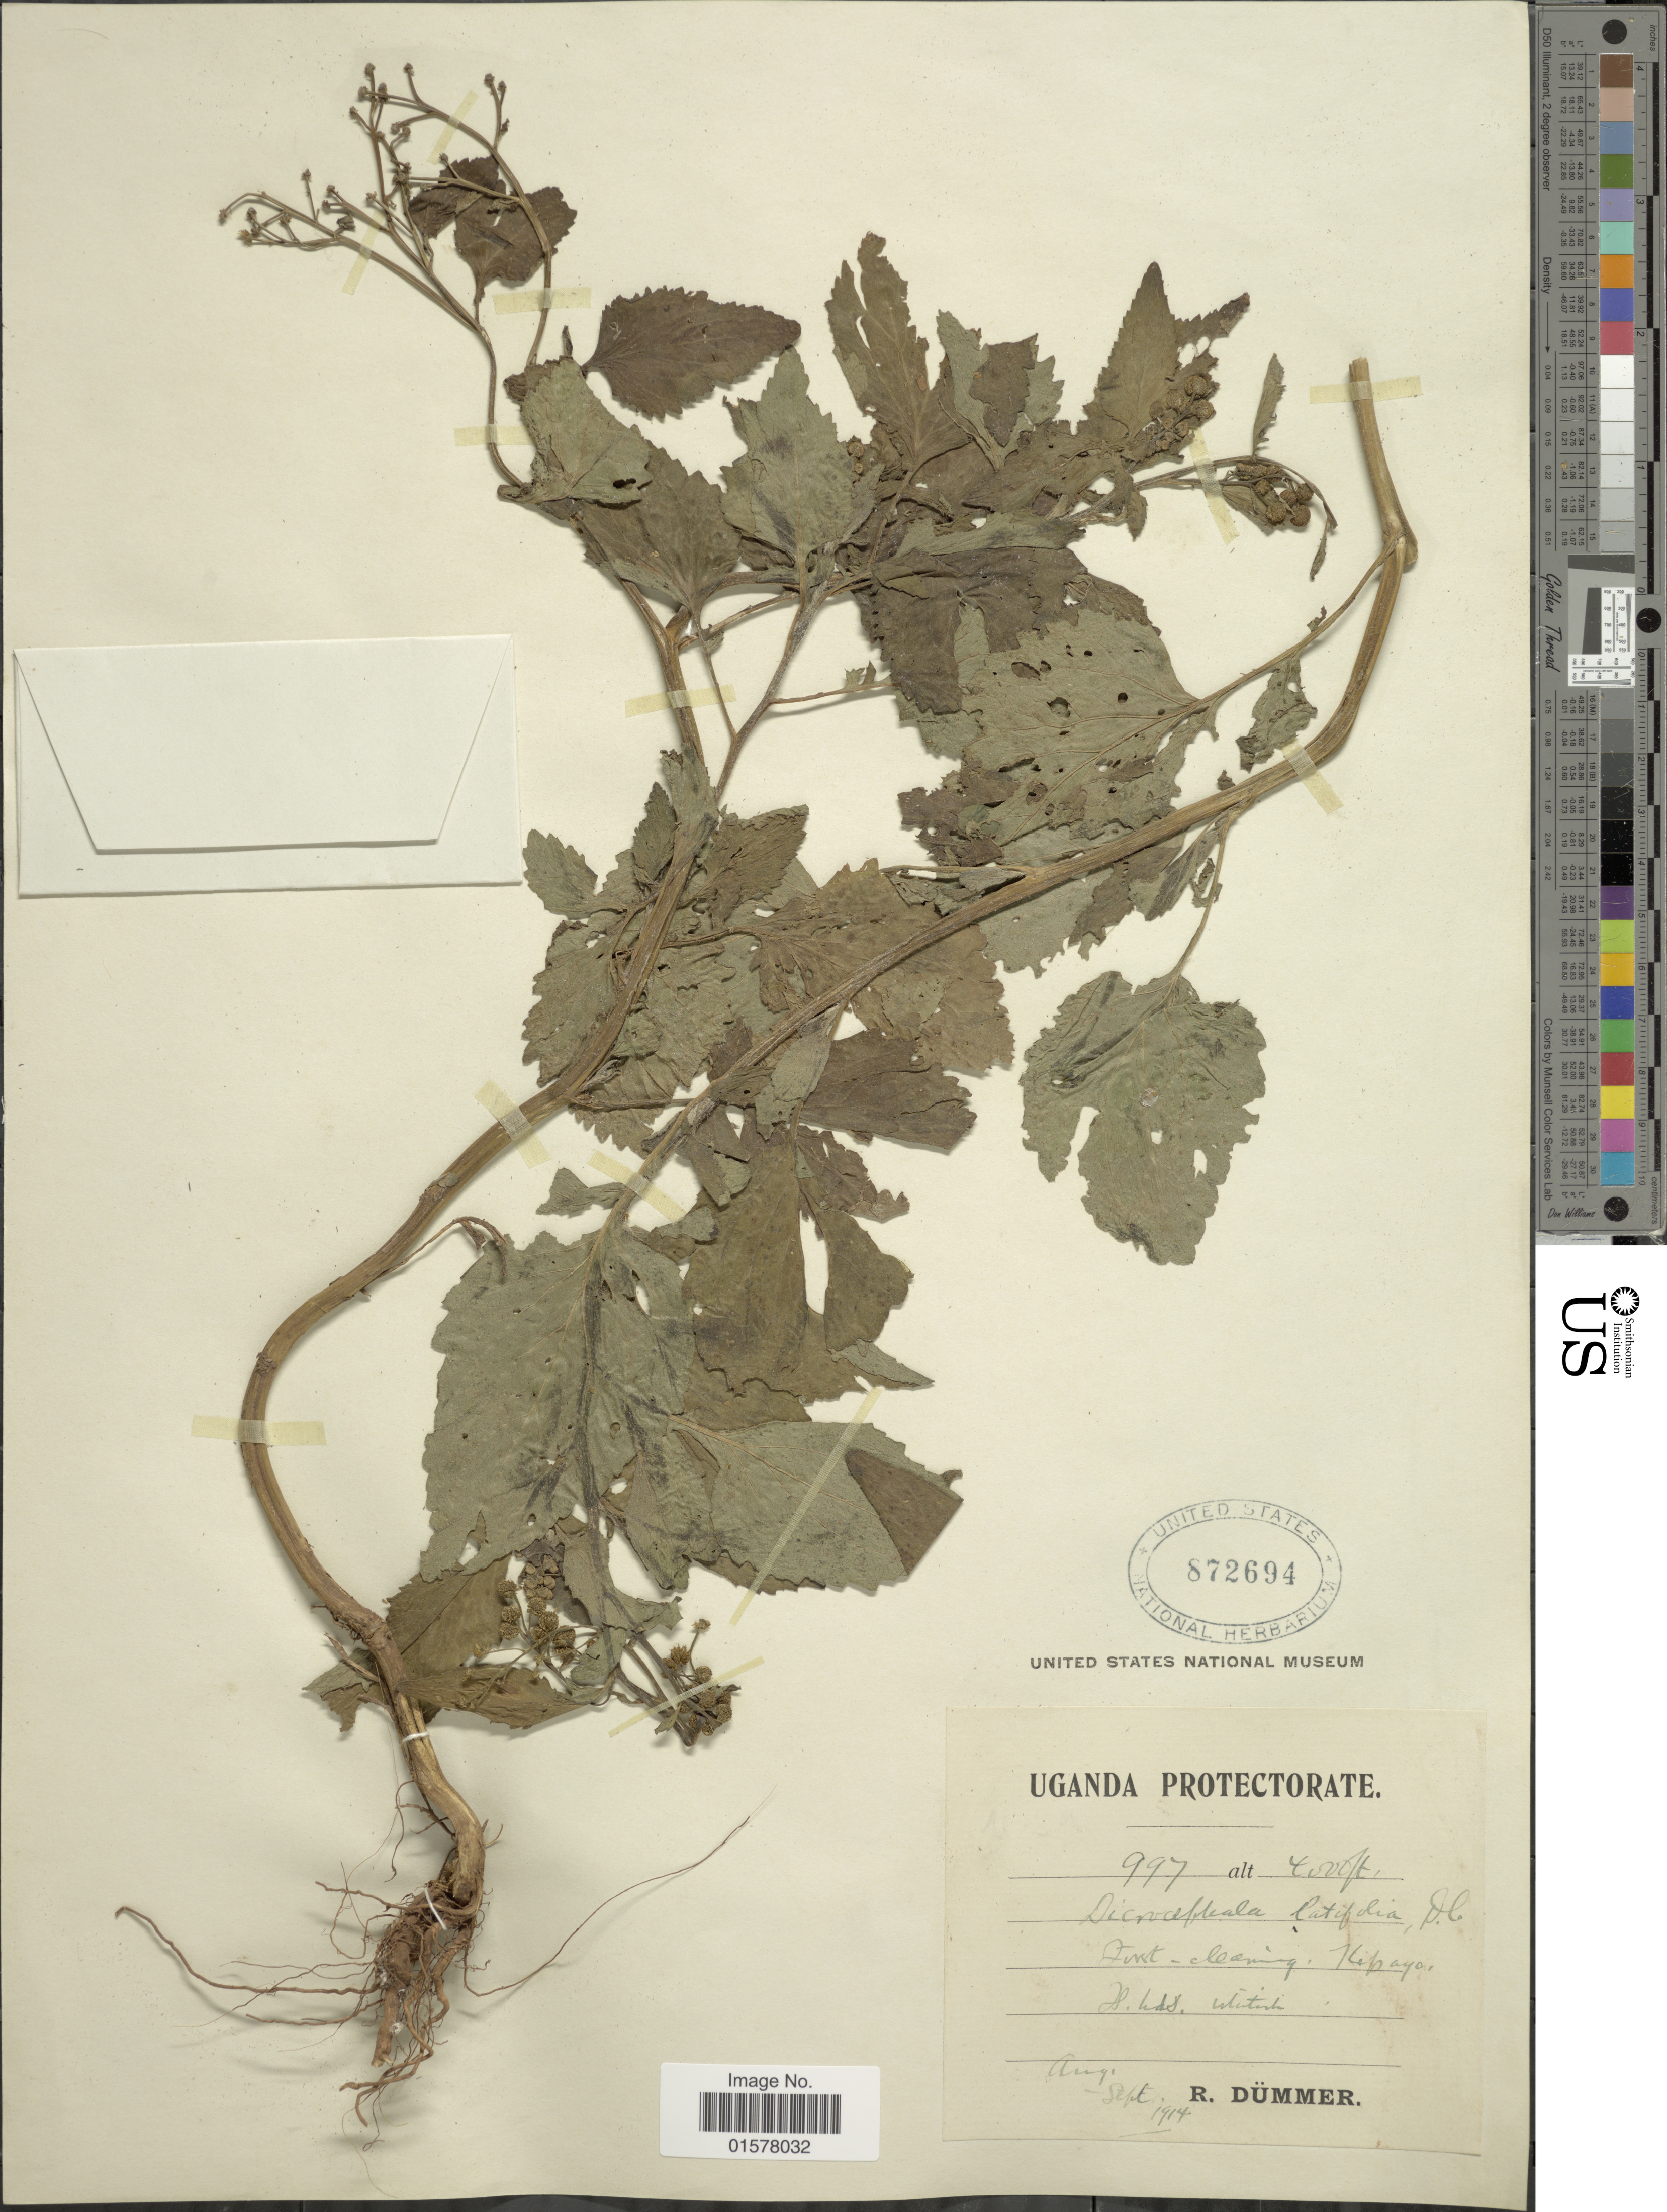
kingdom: Plantae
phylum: Tracheophyta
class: Magnoliopsida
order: Asterales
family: Asteraceae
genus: Dichrocephala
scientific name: Dichrocephala integrifolia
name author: (L. f.) Kuntze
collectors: R. Dümmer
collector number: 997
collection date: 1914-08/1914-09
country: Uganda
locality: Forest-cleaning, Kepayo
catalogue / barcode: US 872694